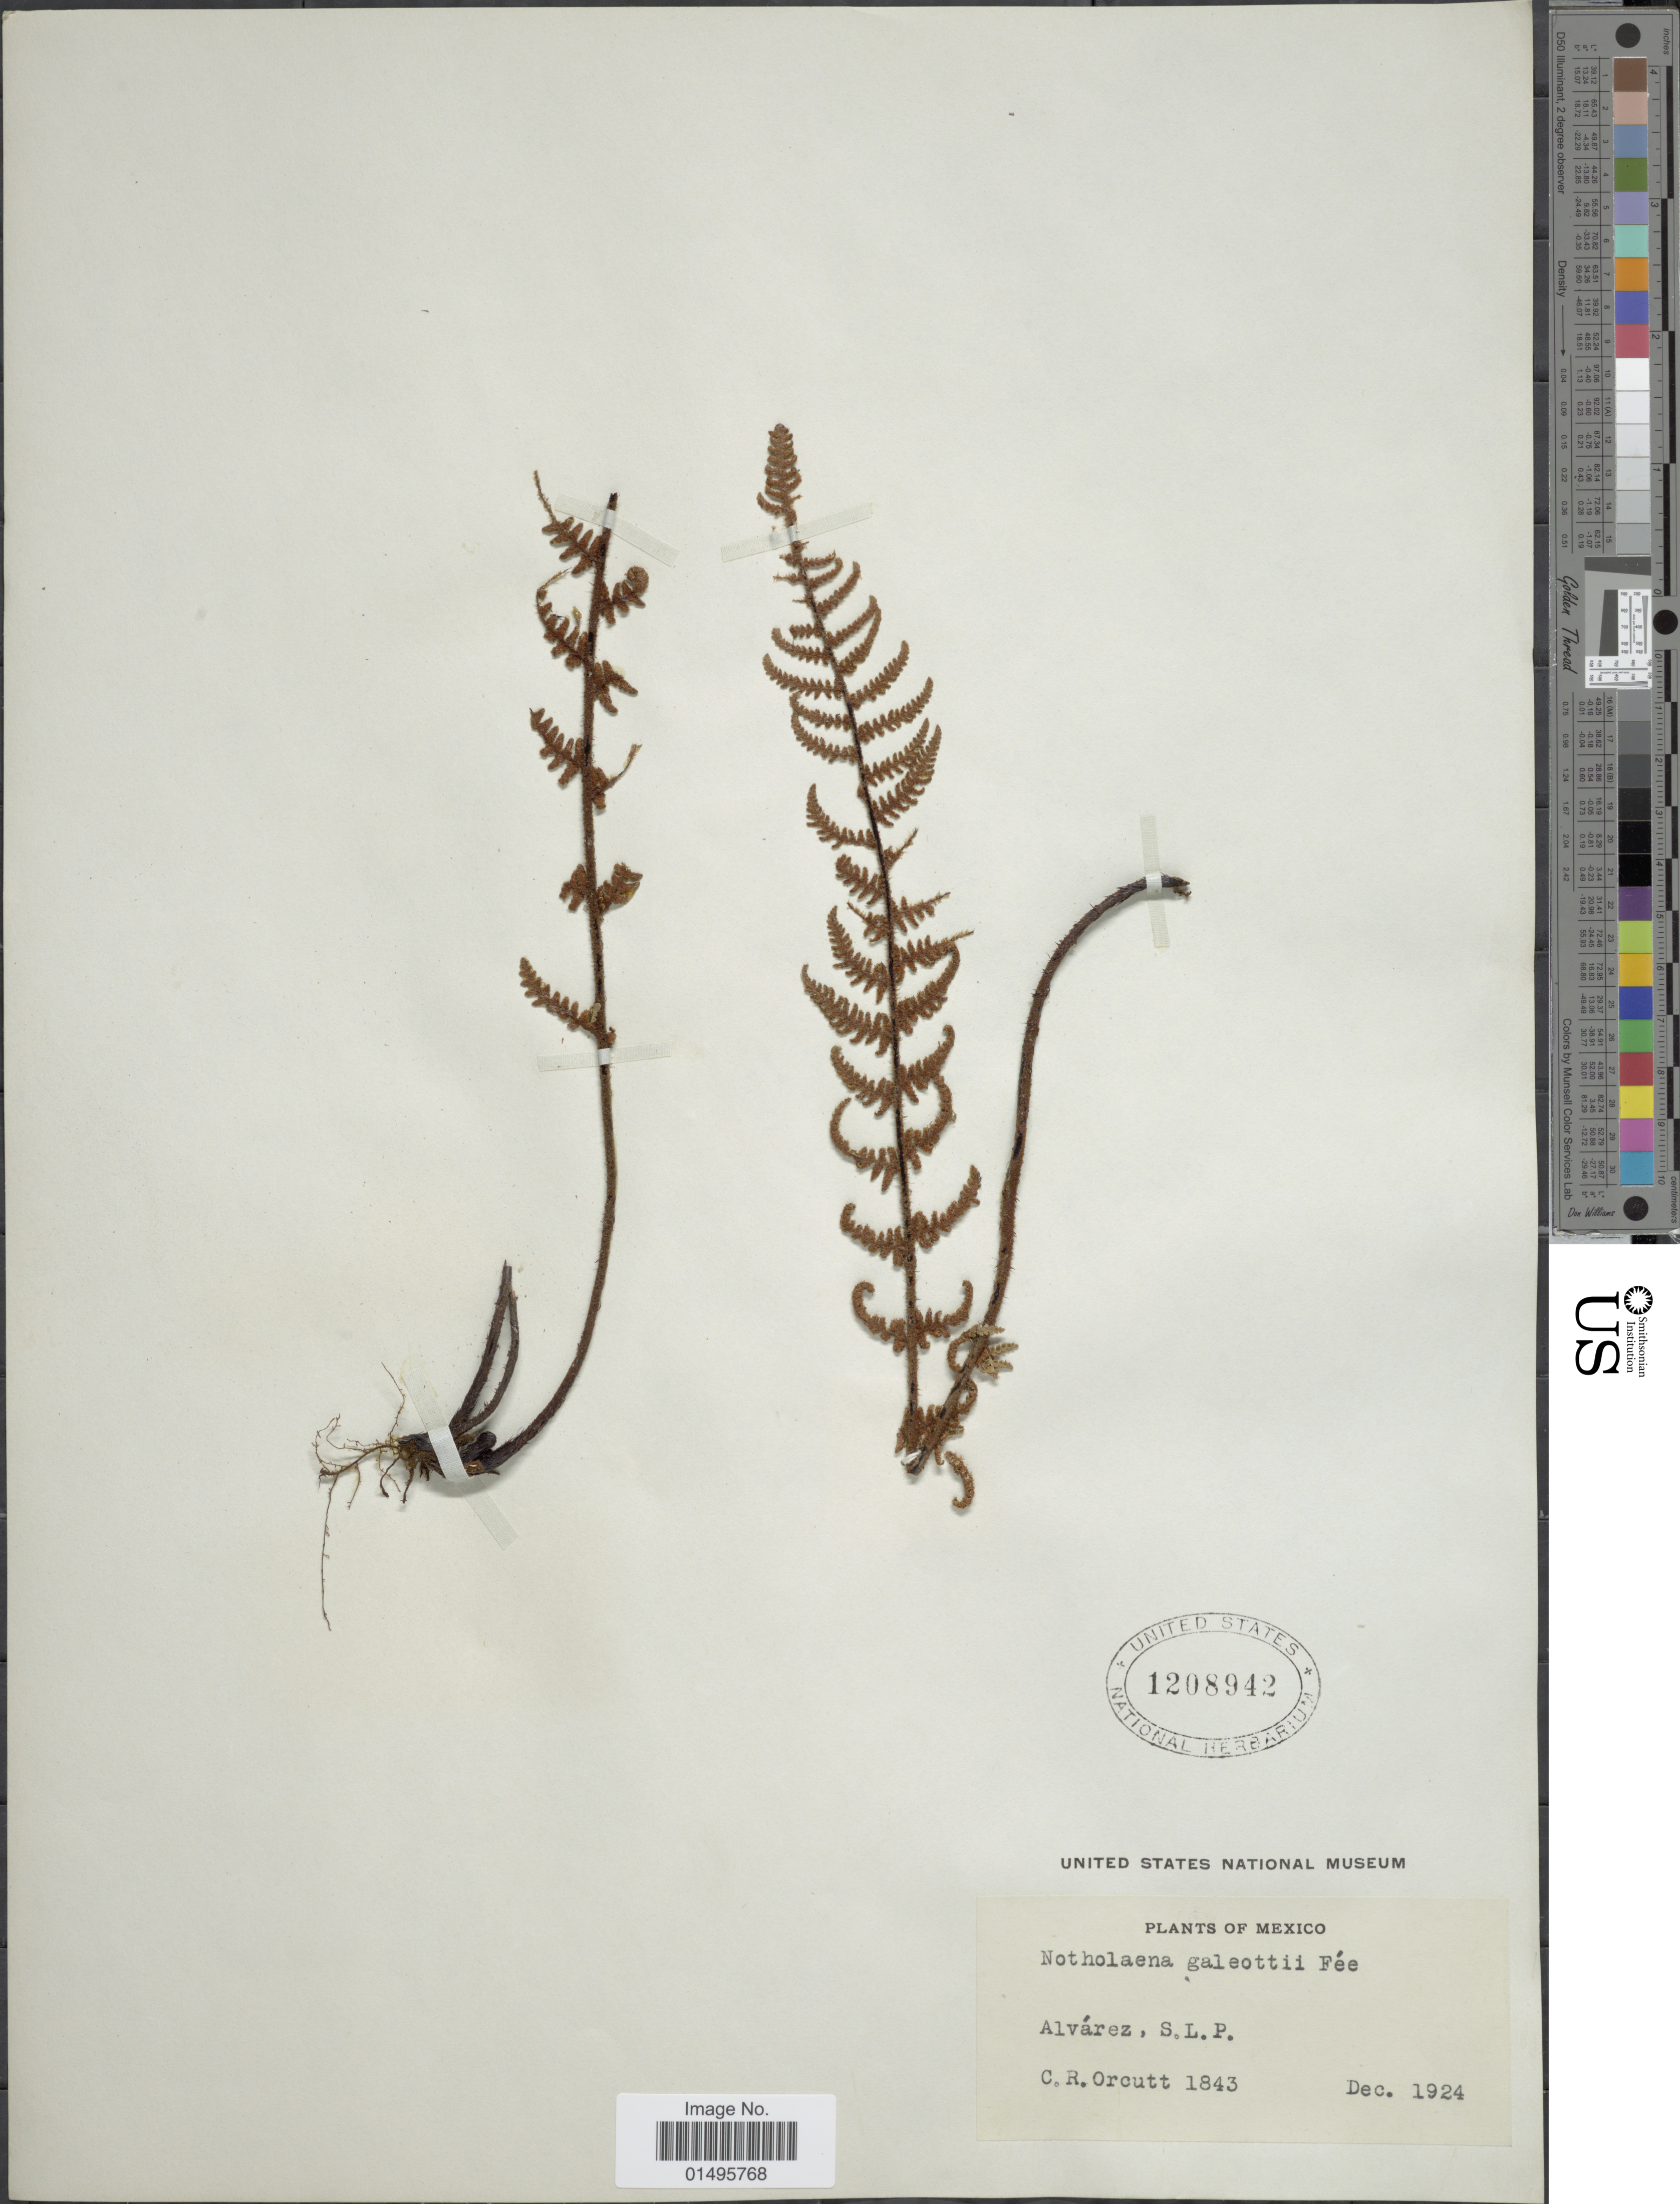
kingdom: Plantae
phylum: Tracheophyta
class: Polypodiopsida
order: Polypodiales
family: Pteridaceae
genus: Notholaena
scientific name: Notholaena galeottii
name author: Fée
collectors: C. R. Orcutt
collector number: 1843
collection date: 1924-12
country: Mexico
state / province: San Luis Potosí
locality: Alvares, S.L.P.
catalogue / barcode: US 1208942